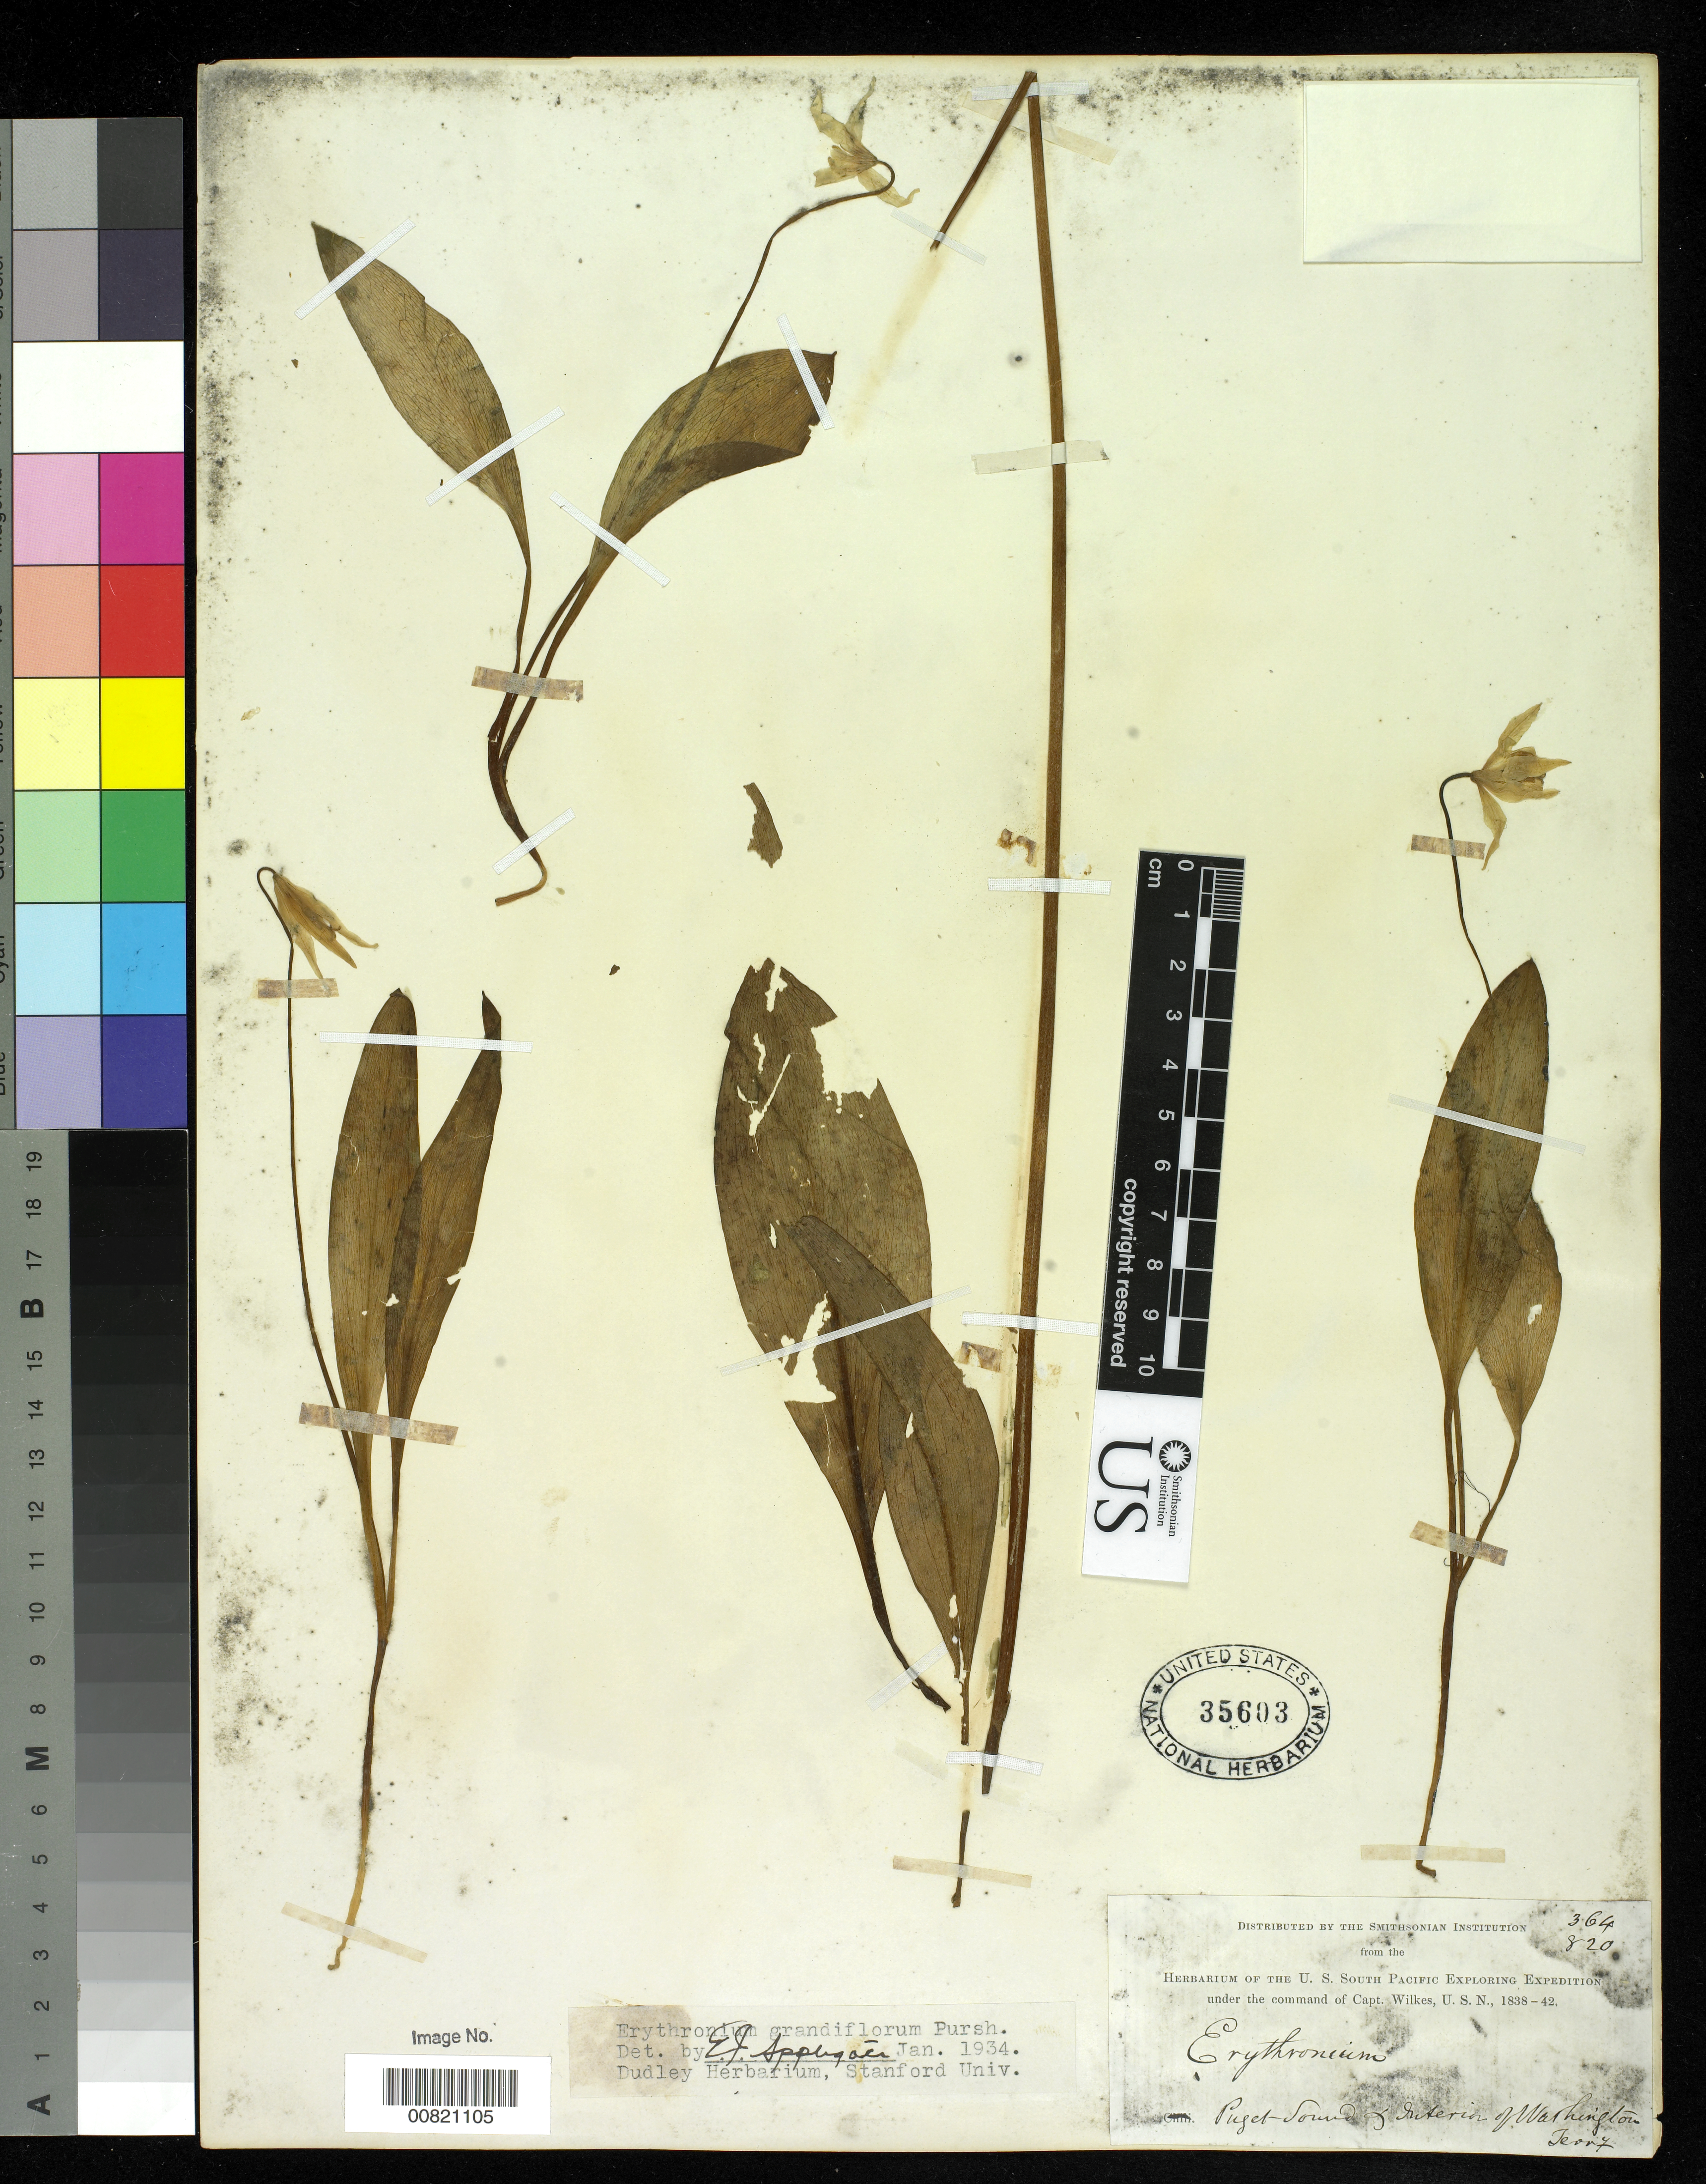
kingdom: Plantae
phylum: Tracheophyta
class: Liliopsida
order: Liliales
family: Liliaceae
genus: Erythronium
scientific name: Erythronium grandiflorum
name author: Pursh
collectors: Wilkes Explor. Exped.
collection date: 1838/1842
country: United States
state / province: Washington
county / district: King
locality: Puget Sound & Interior of Washington Territory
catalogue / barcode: US 35603